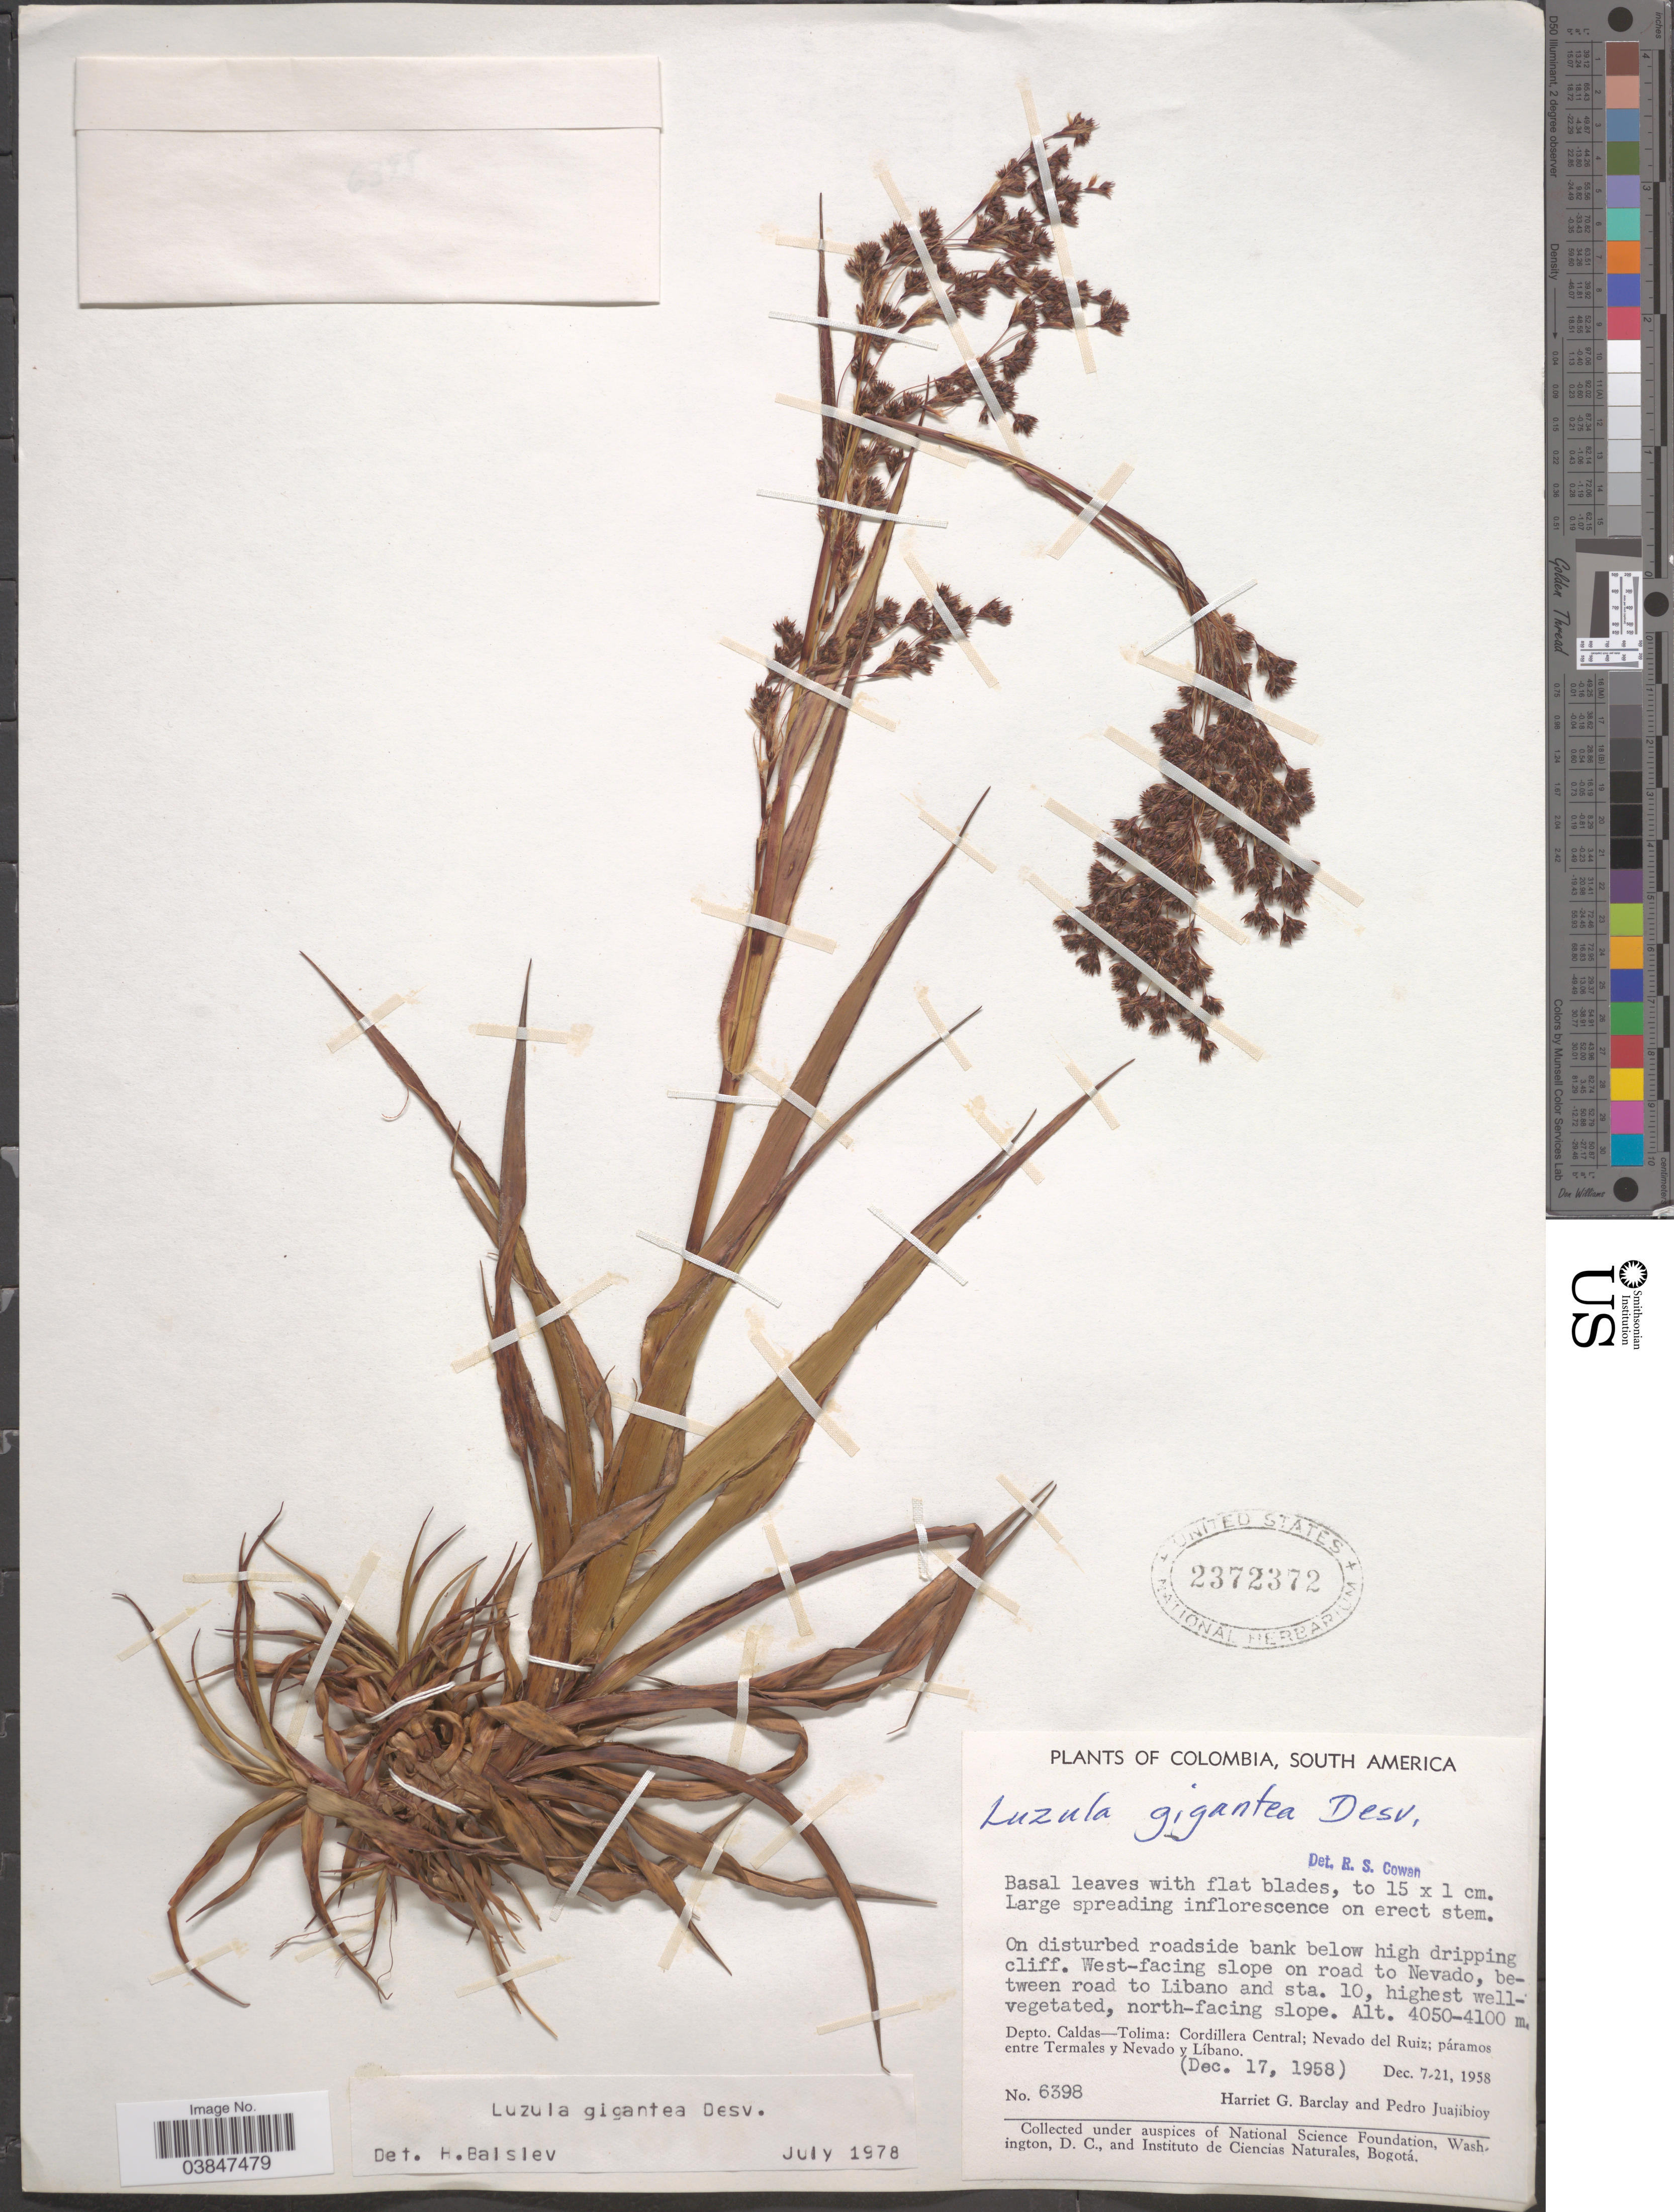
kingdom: Plantae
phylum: Tracheophyta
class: Liliopsida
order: Poales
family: Juncaceae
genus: Luzula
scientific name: Luzula gigantea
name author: Desv.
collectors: H. G. Barclay & P. Juajibioy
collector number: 6398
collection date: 1958-12-17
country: Colombia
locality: West-facing slope on road to Nevado, between road to Libano and sta. 10, north-facing slope. Depto. Caldas- Tolima: Cordillera Central; Nevado del Ruiz; páramos entre Termales y Nevado y Líbano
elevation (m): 4050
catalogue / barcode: US 2372372